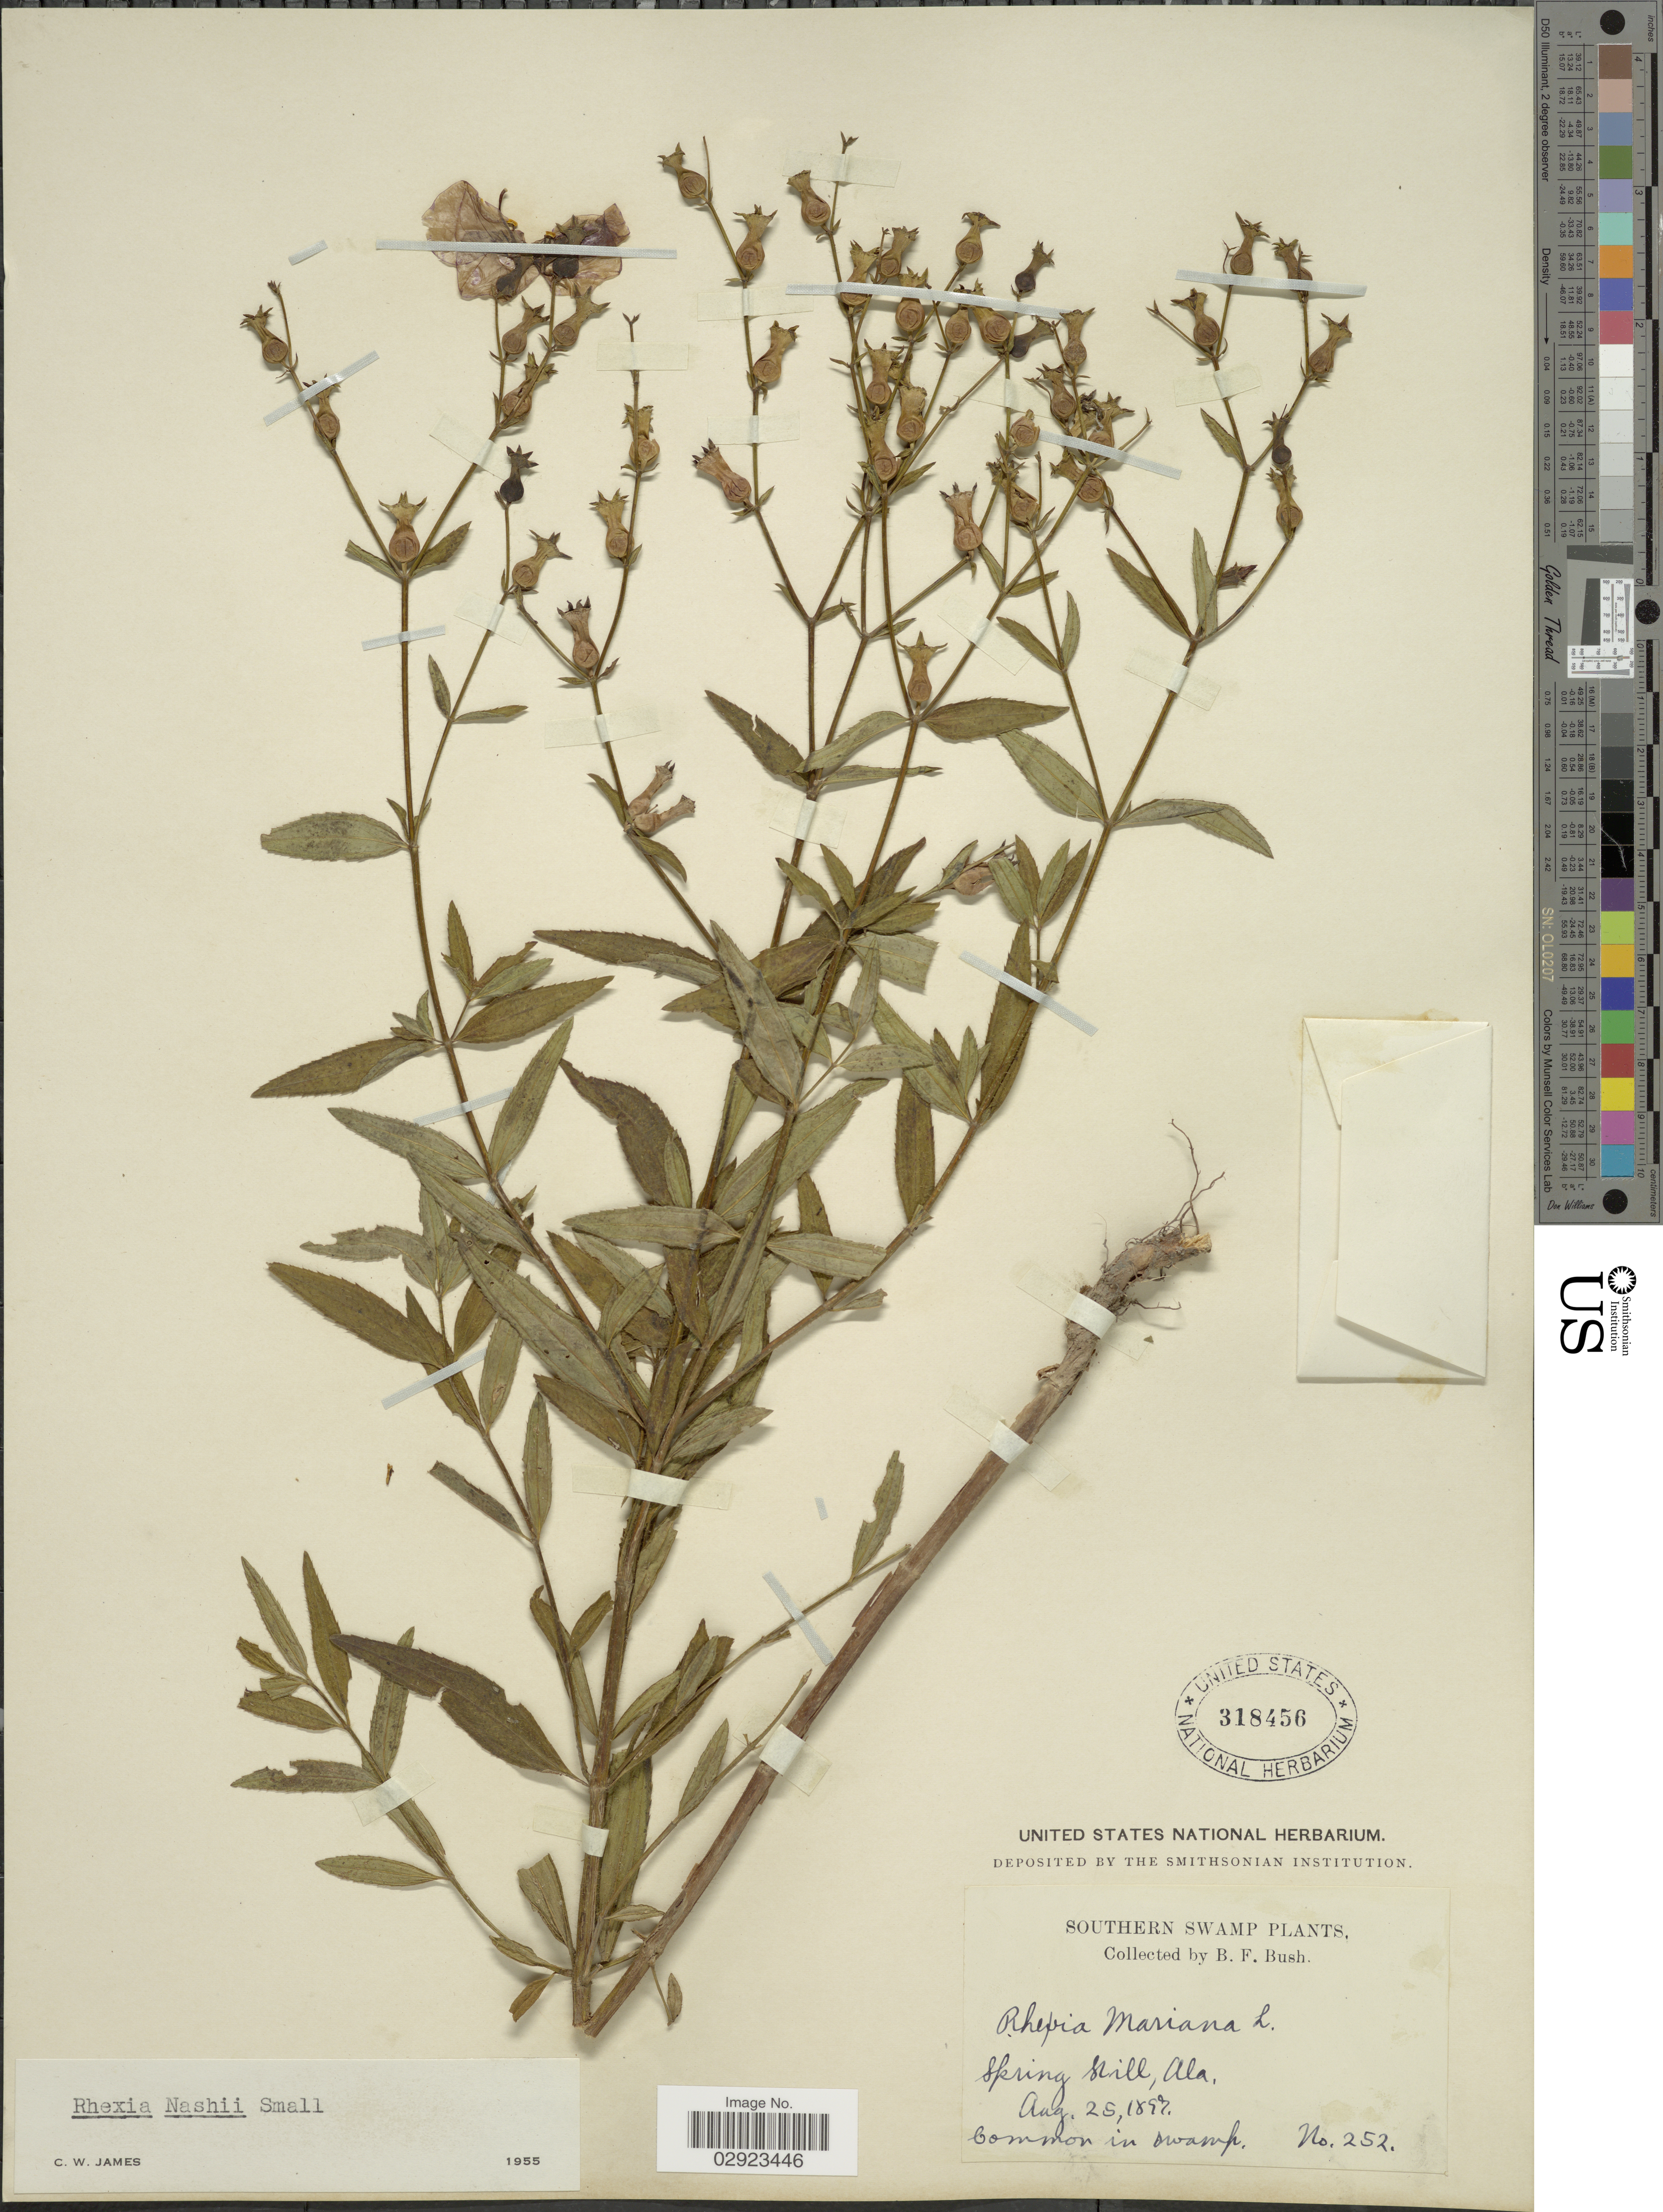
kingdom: Plantae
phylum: Tracheophyta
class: Magnoliopsida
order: Myrtales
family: Melastomataceae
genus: Rhexia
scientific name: Rhexia nashii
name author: Small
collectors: B. F. Bush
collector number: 252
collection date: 1897-08-25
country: United States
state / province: Alabama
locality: Southern Swamp Plants, Spring Hill.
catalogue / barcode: US 318456